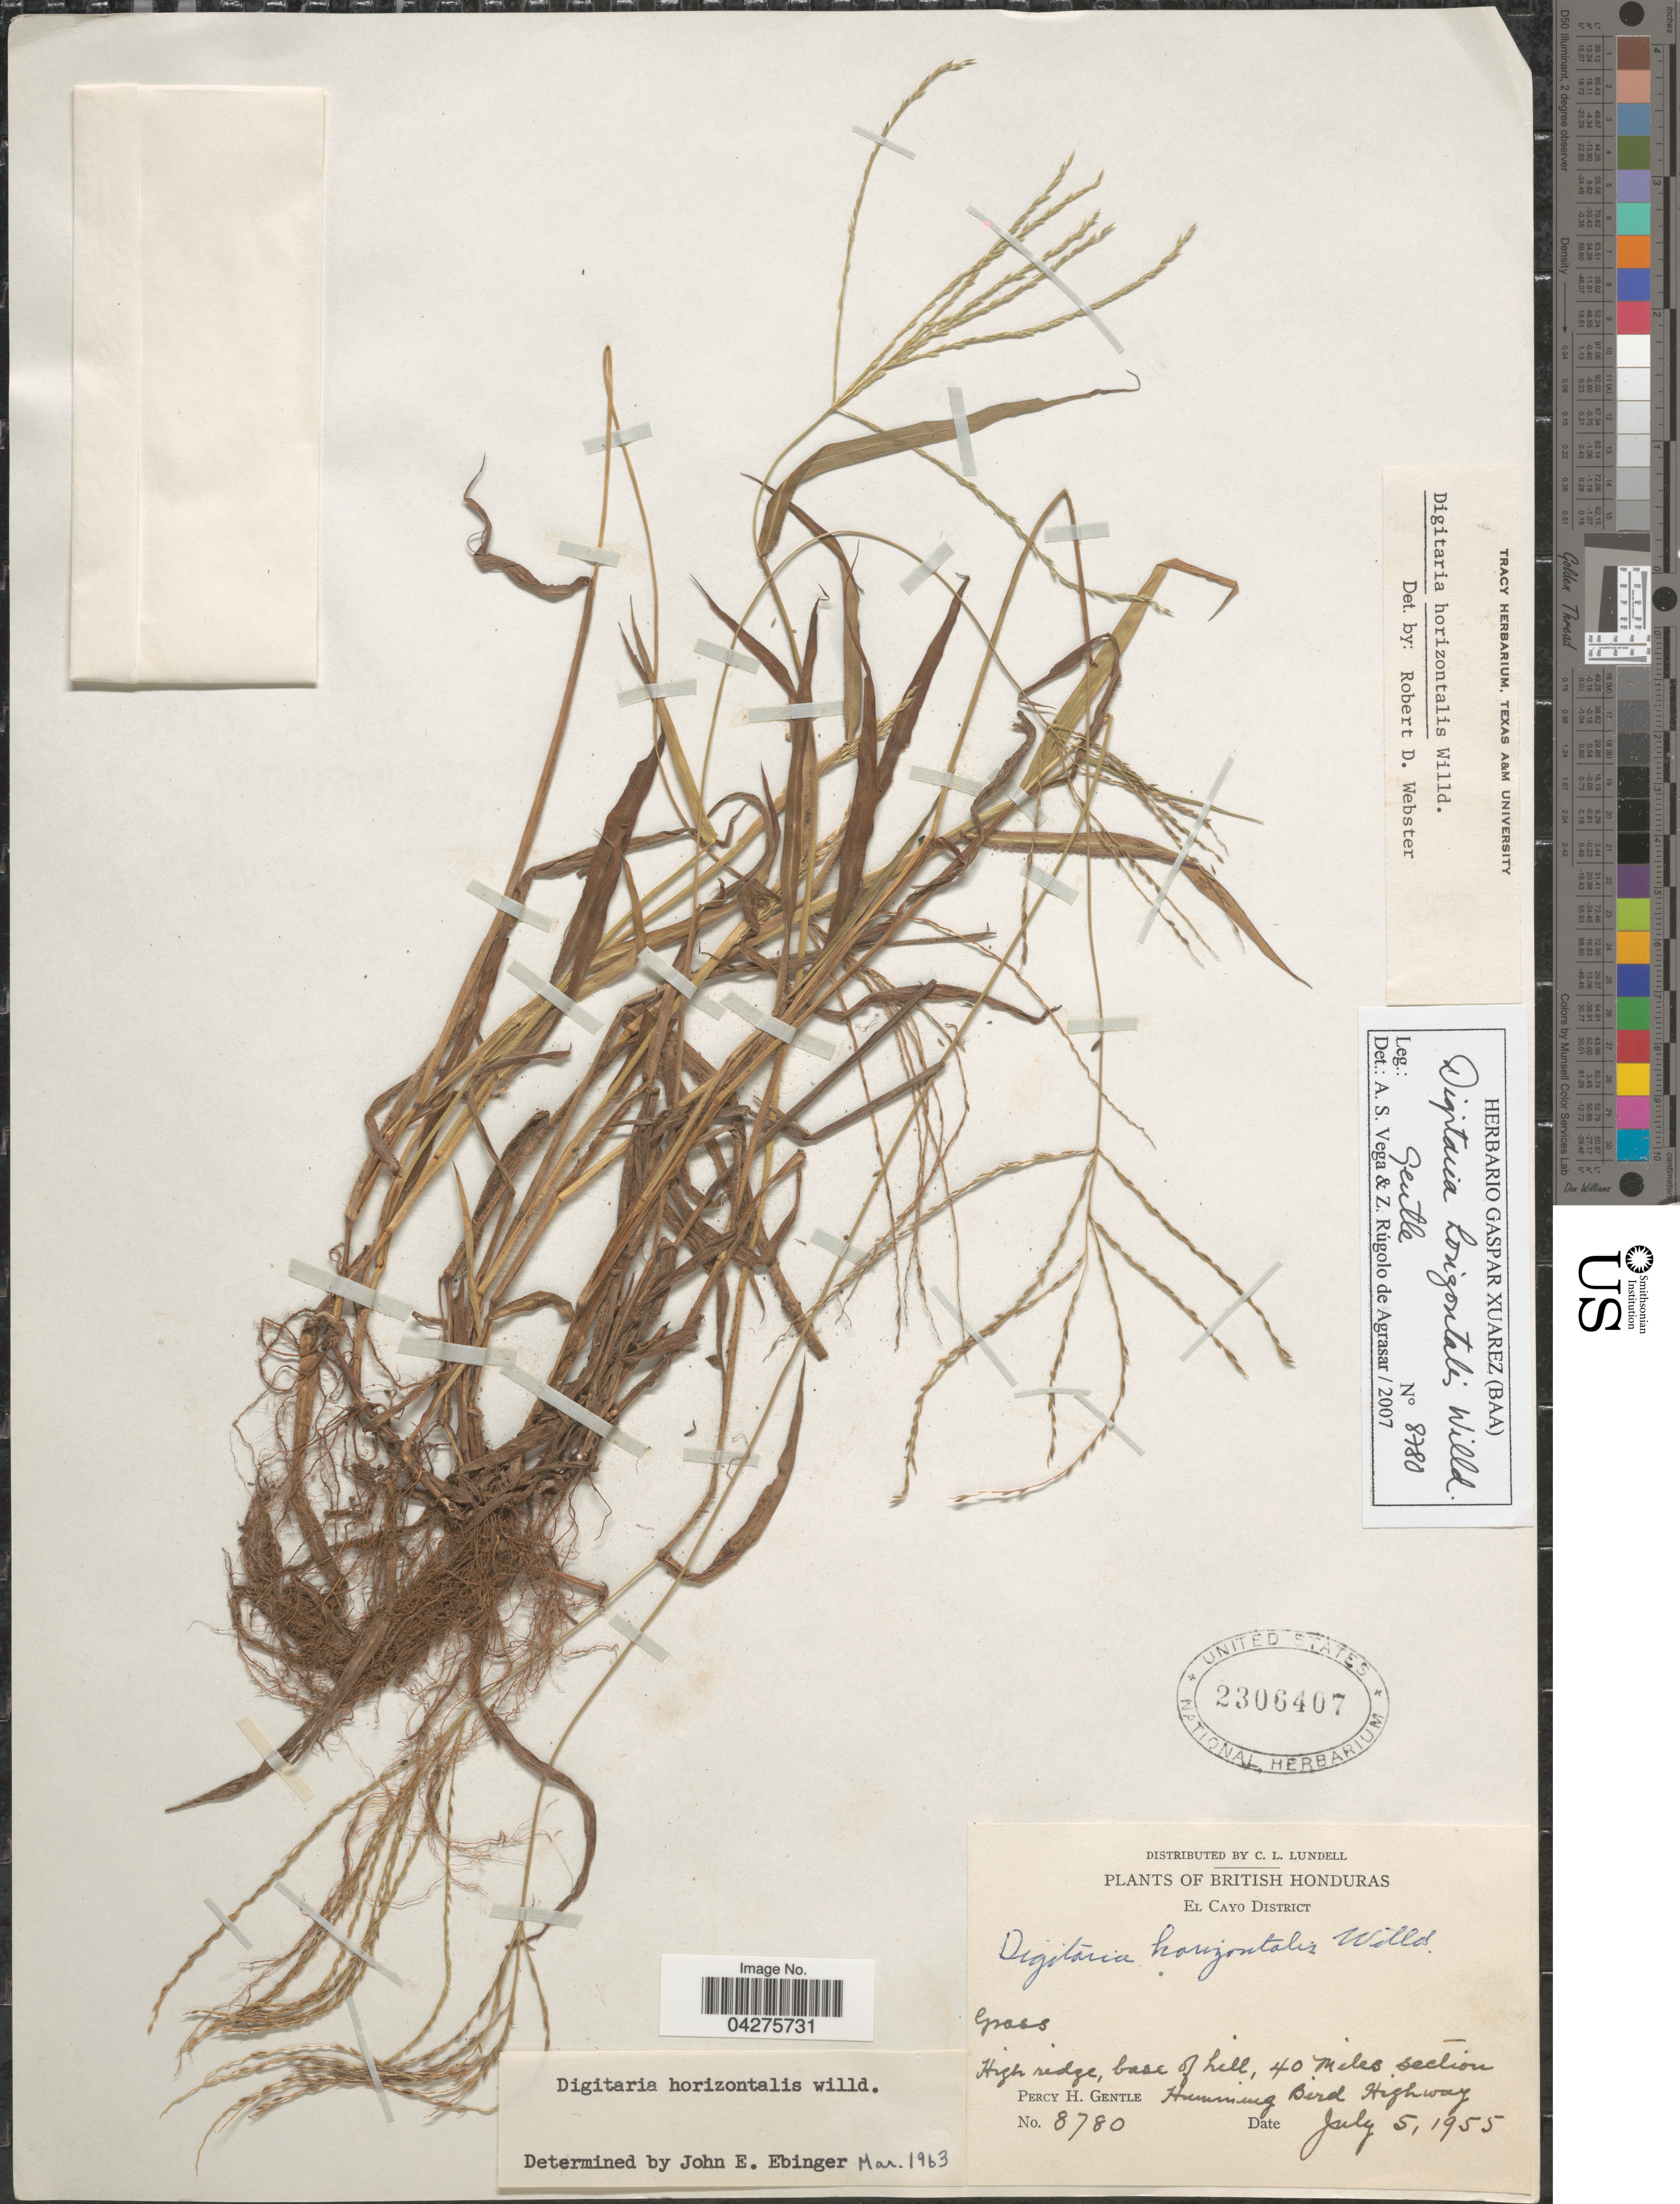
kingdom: Plantae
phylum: Tracheophyta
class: Liliopsida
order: Poales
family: Poaceae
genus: Digitaria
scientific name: Digitaria horizontalis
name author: Willd.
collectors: P. H. Gentle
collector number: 8780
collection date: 1955-07-05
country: Belize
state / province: Cayo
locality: British Honduras. El Cayo District. High ridge, base of hill, 40 miles section Humming Bird Highway.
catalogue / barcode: US 2306407